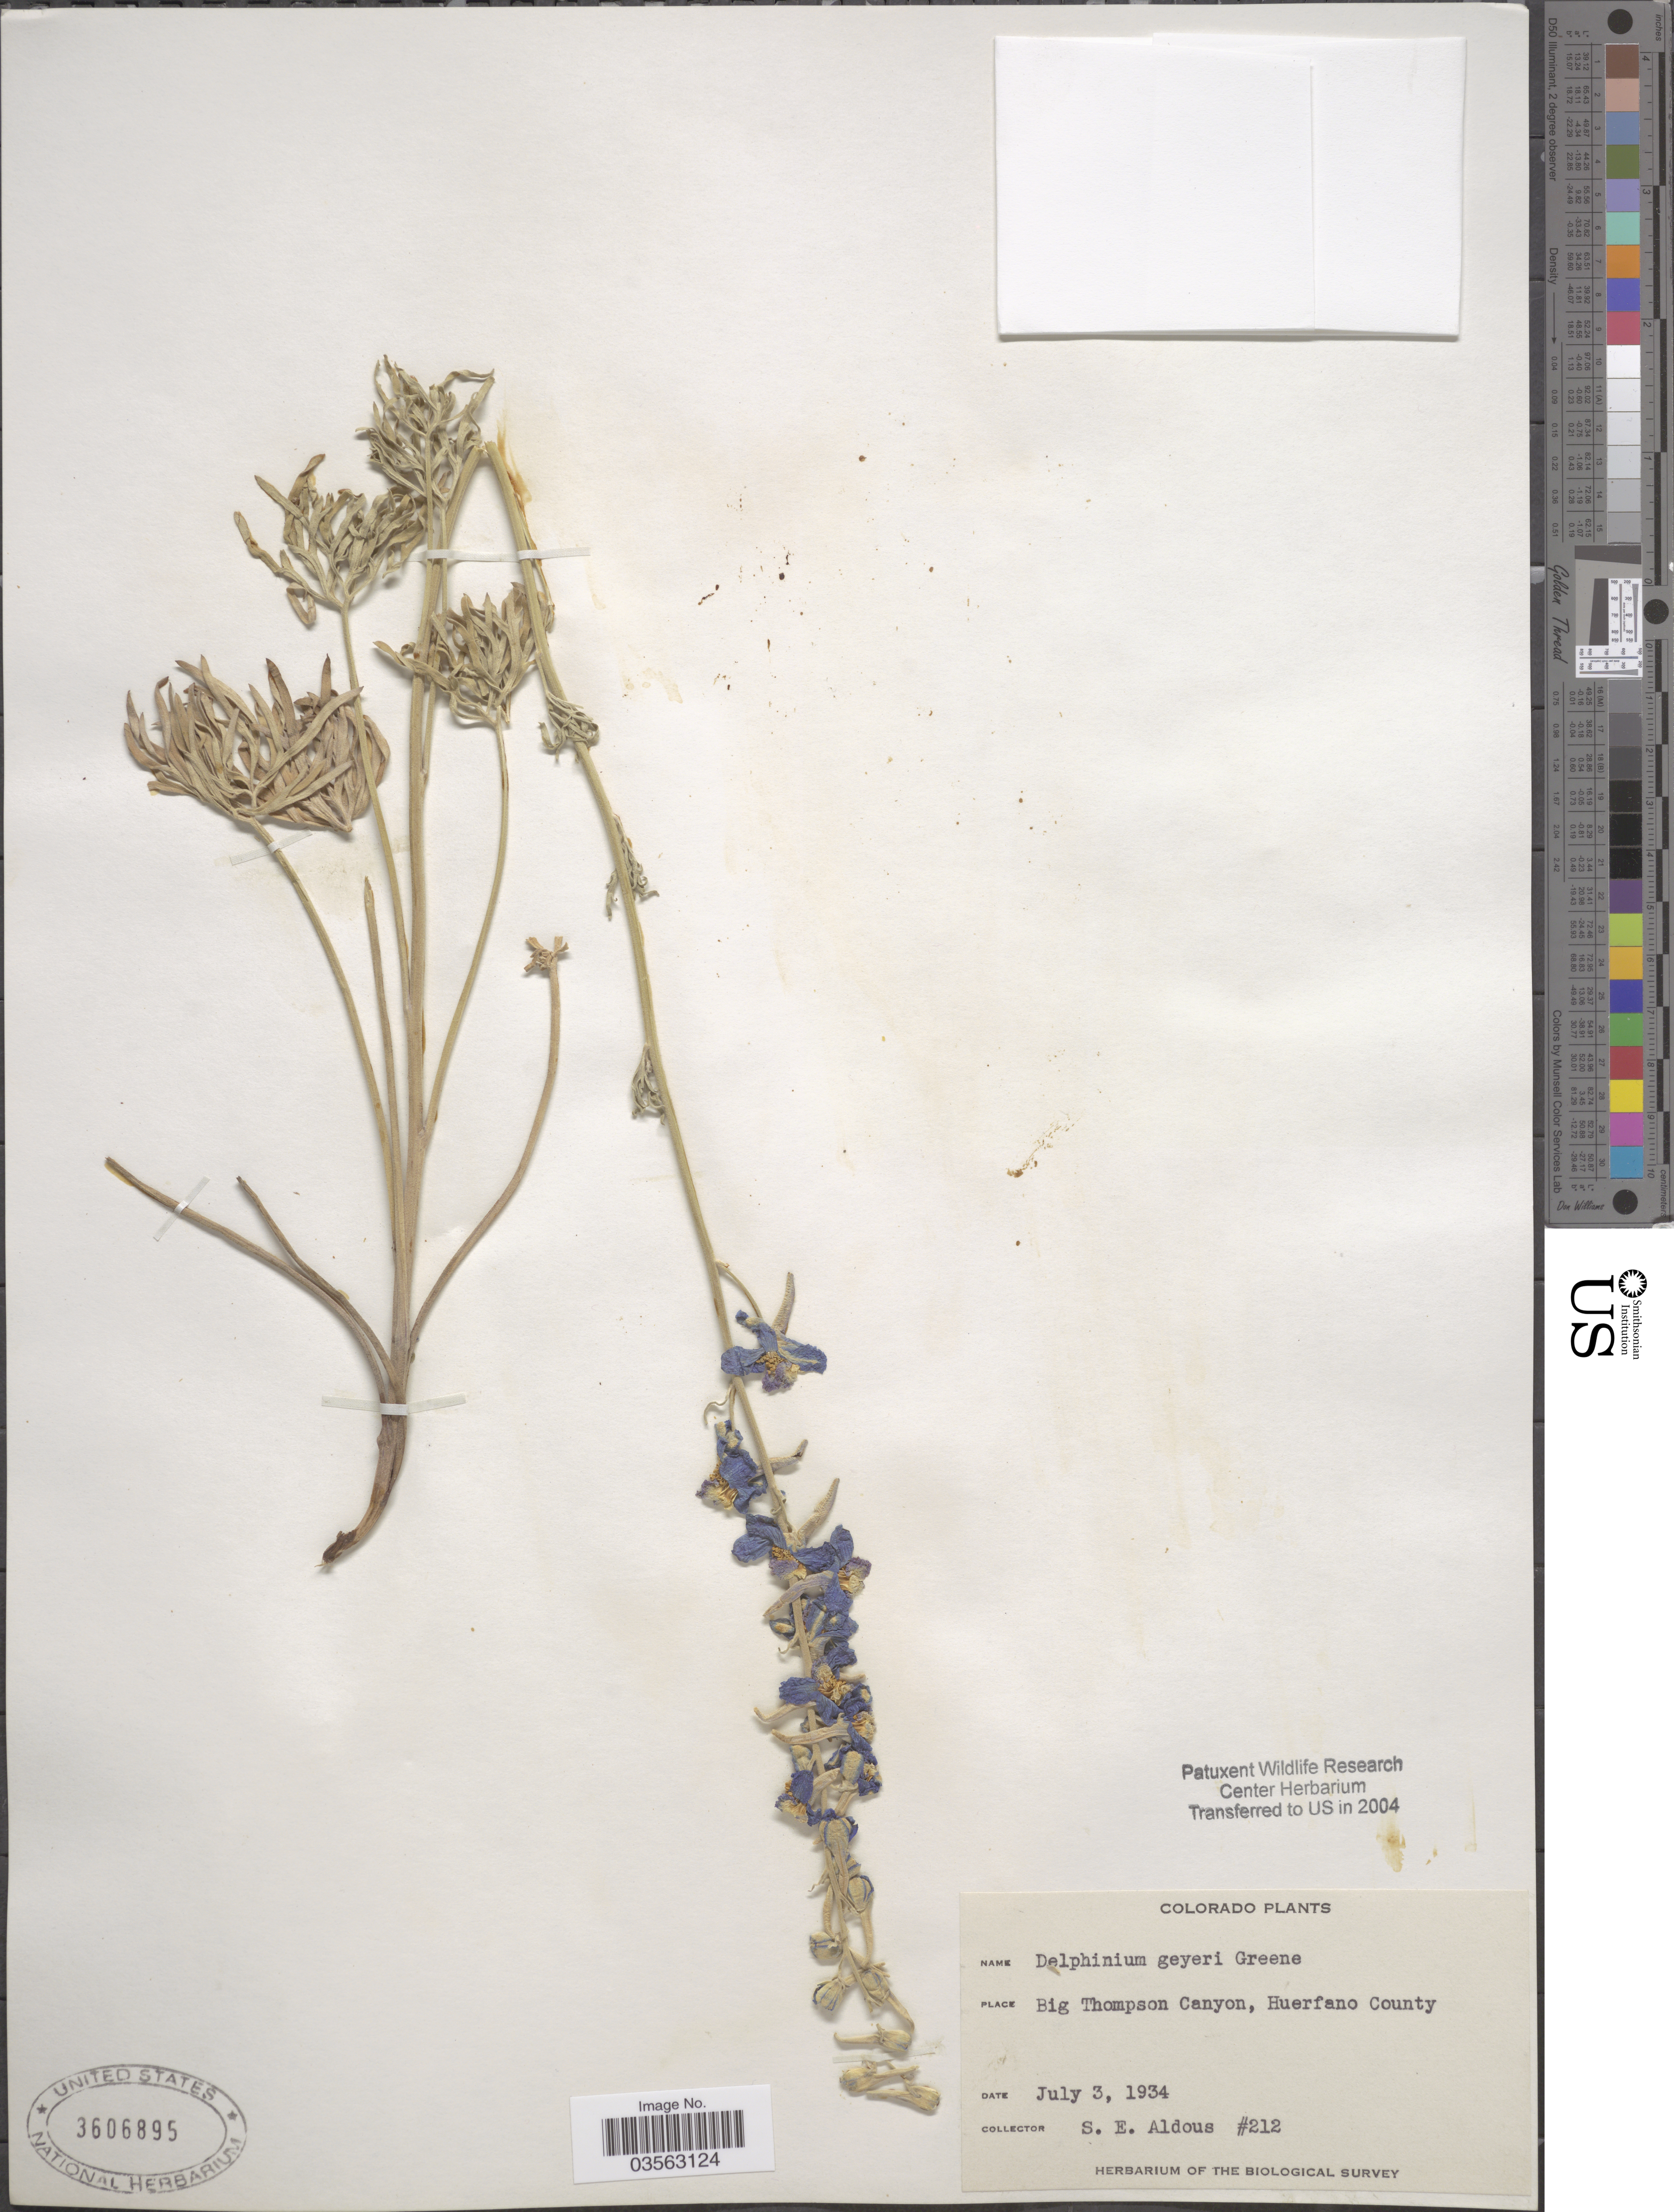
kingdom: Plantae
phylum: Tracheophyta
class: Magnoliopsida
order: Ranunculales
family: Ranunculaceae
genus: Delphinium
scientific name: Delphinium geyeri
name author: Greene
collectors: S. Aldous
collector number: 212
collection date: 1934-07-03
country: United States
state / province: Colorado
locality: Big Thompson Canyon, Huerfano County.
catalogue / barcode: US 3606895